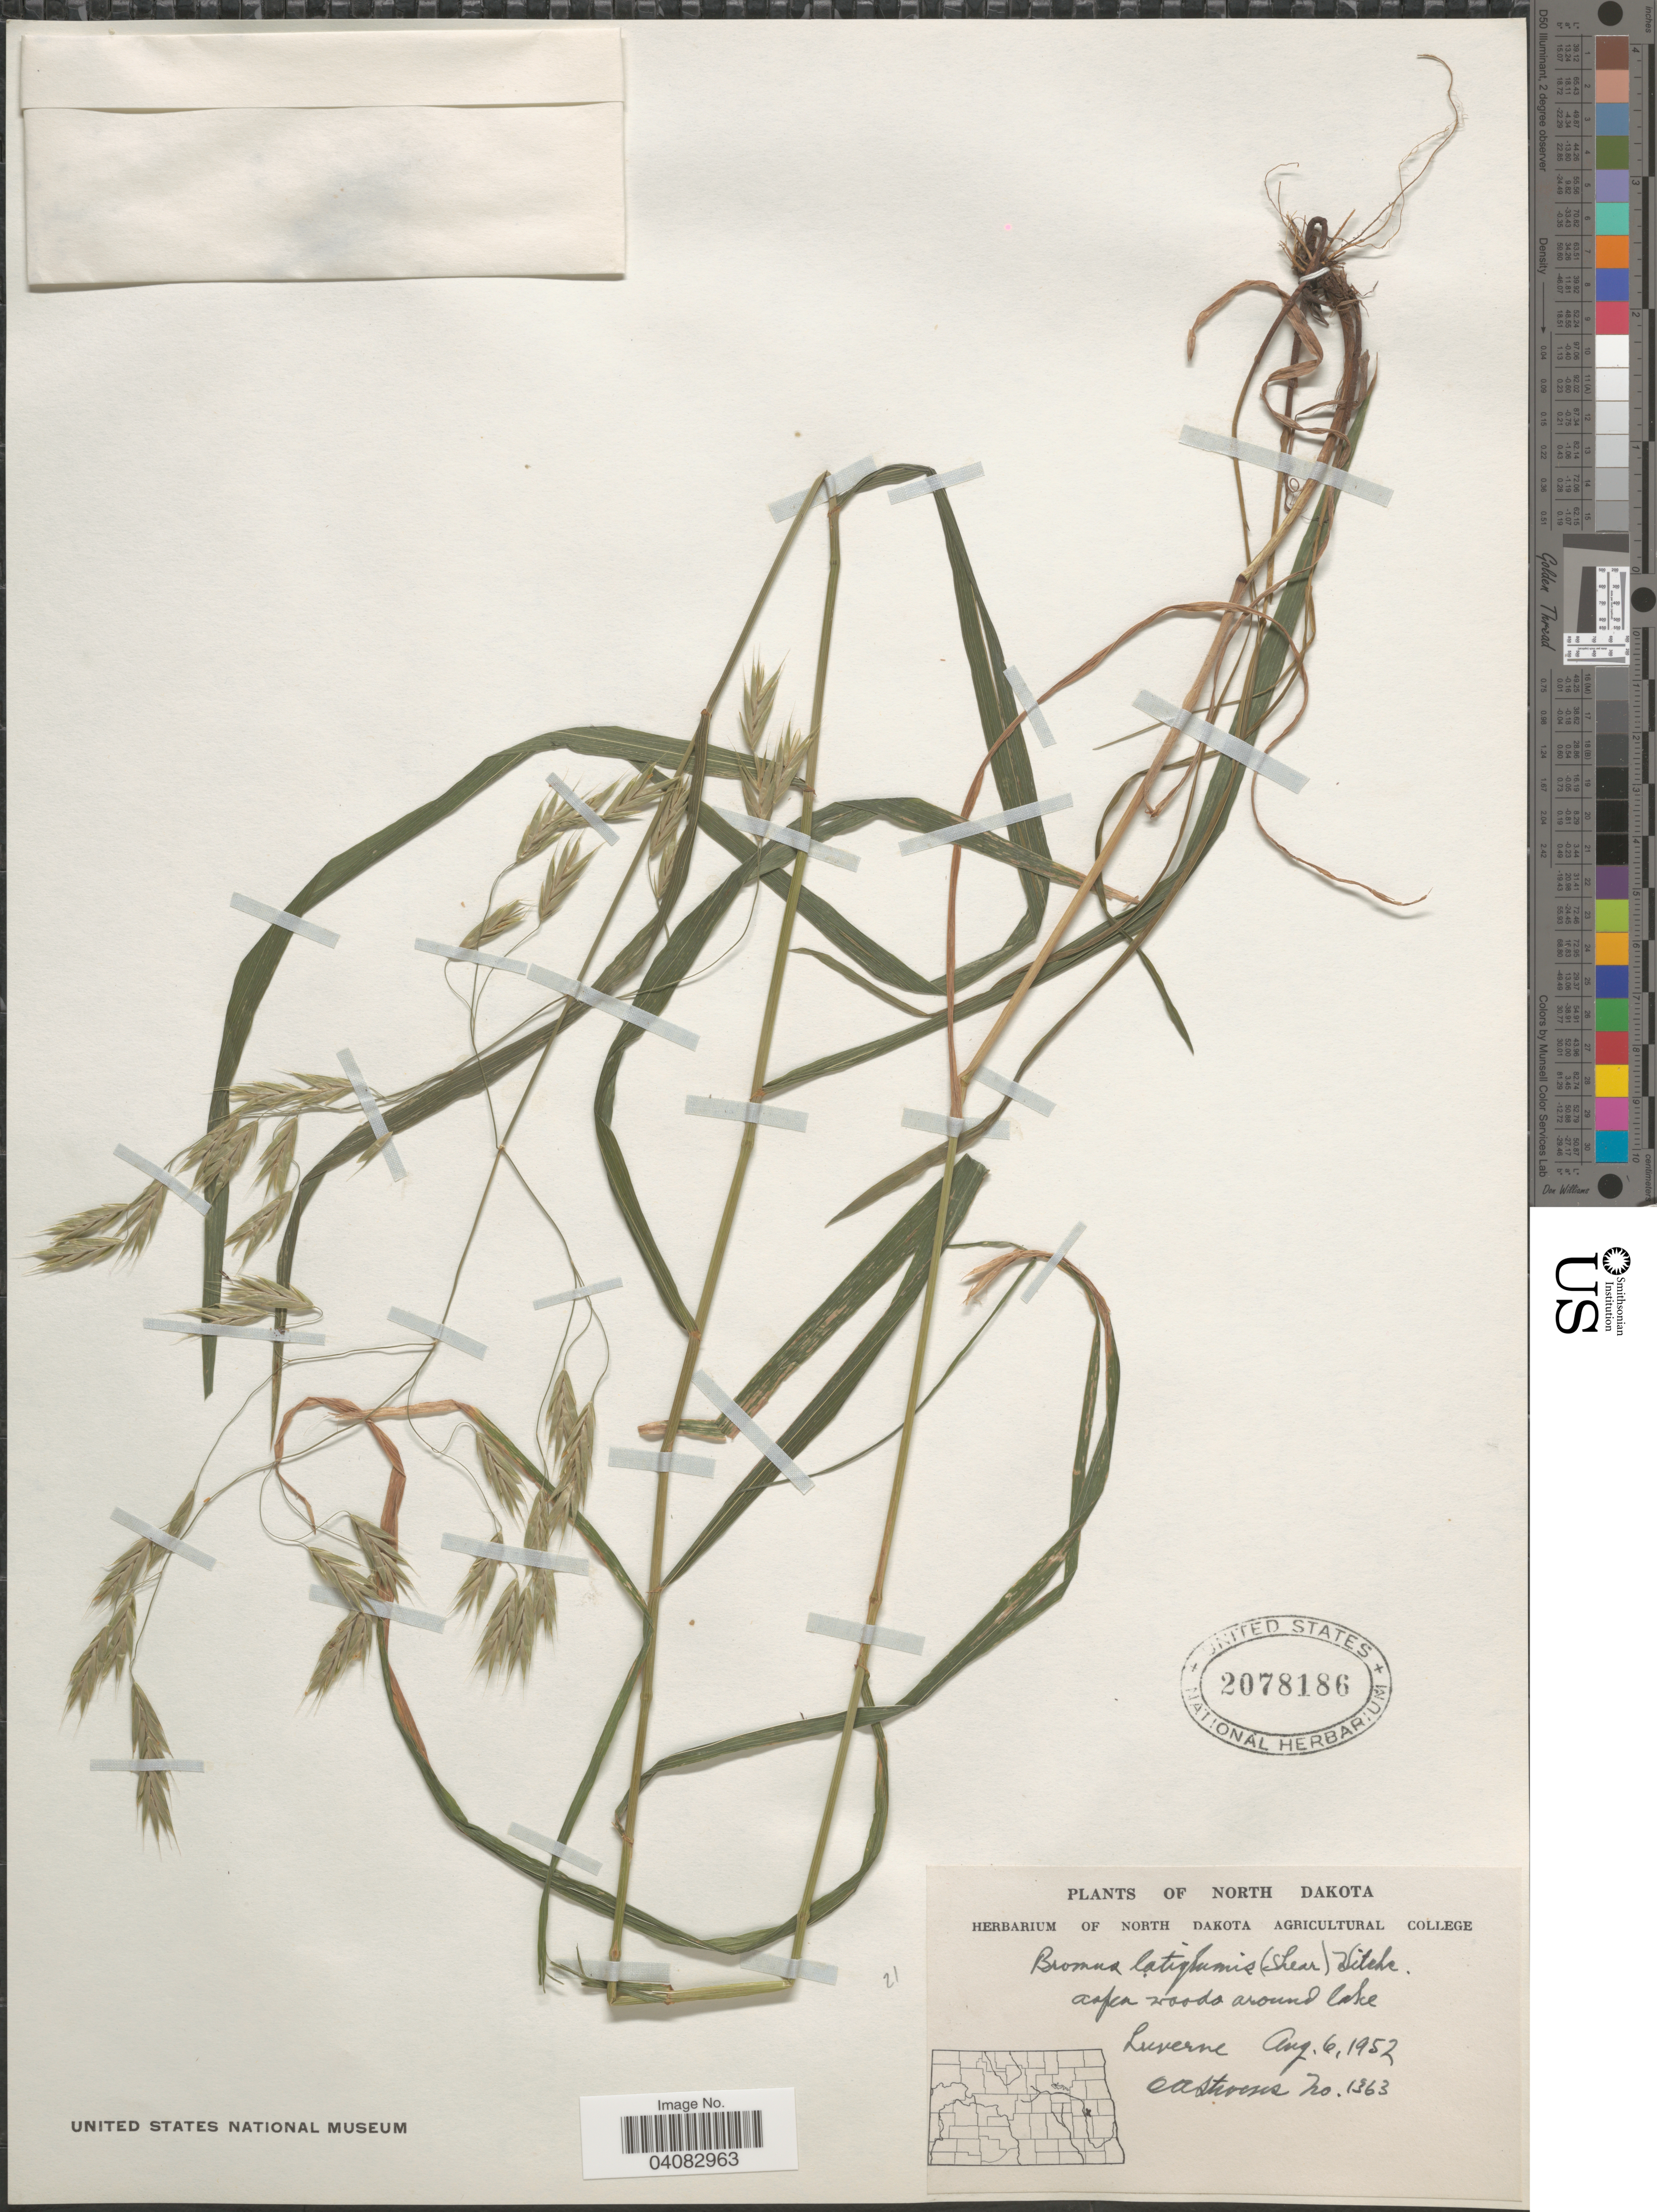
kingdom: Plantae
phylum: Tracheophyta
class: Liliopsida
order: Poales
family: Poaceae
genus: Bromus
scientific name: Bromus latiglumis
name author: (Scribn. ex Shear) Hitchc.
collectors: O. A. Stevens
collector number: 1363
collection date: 1952-08-06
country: United States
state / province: North Dakota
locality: Aspen roads around lake. Luverne.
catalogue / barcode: US 2078186